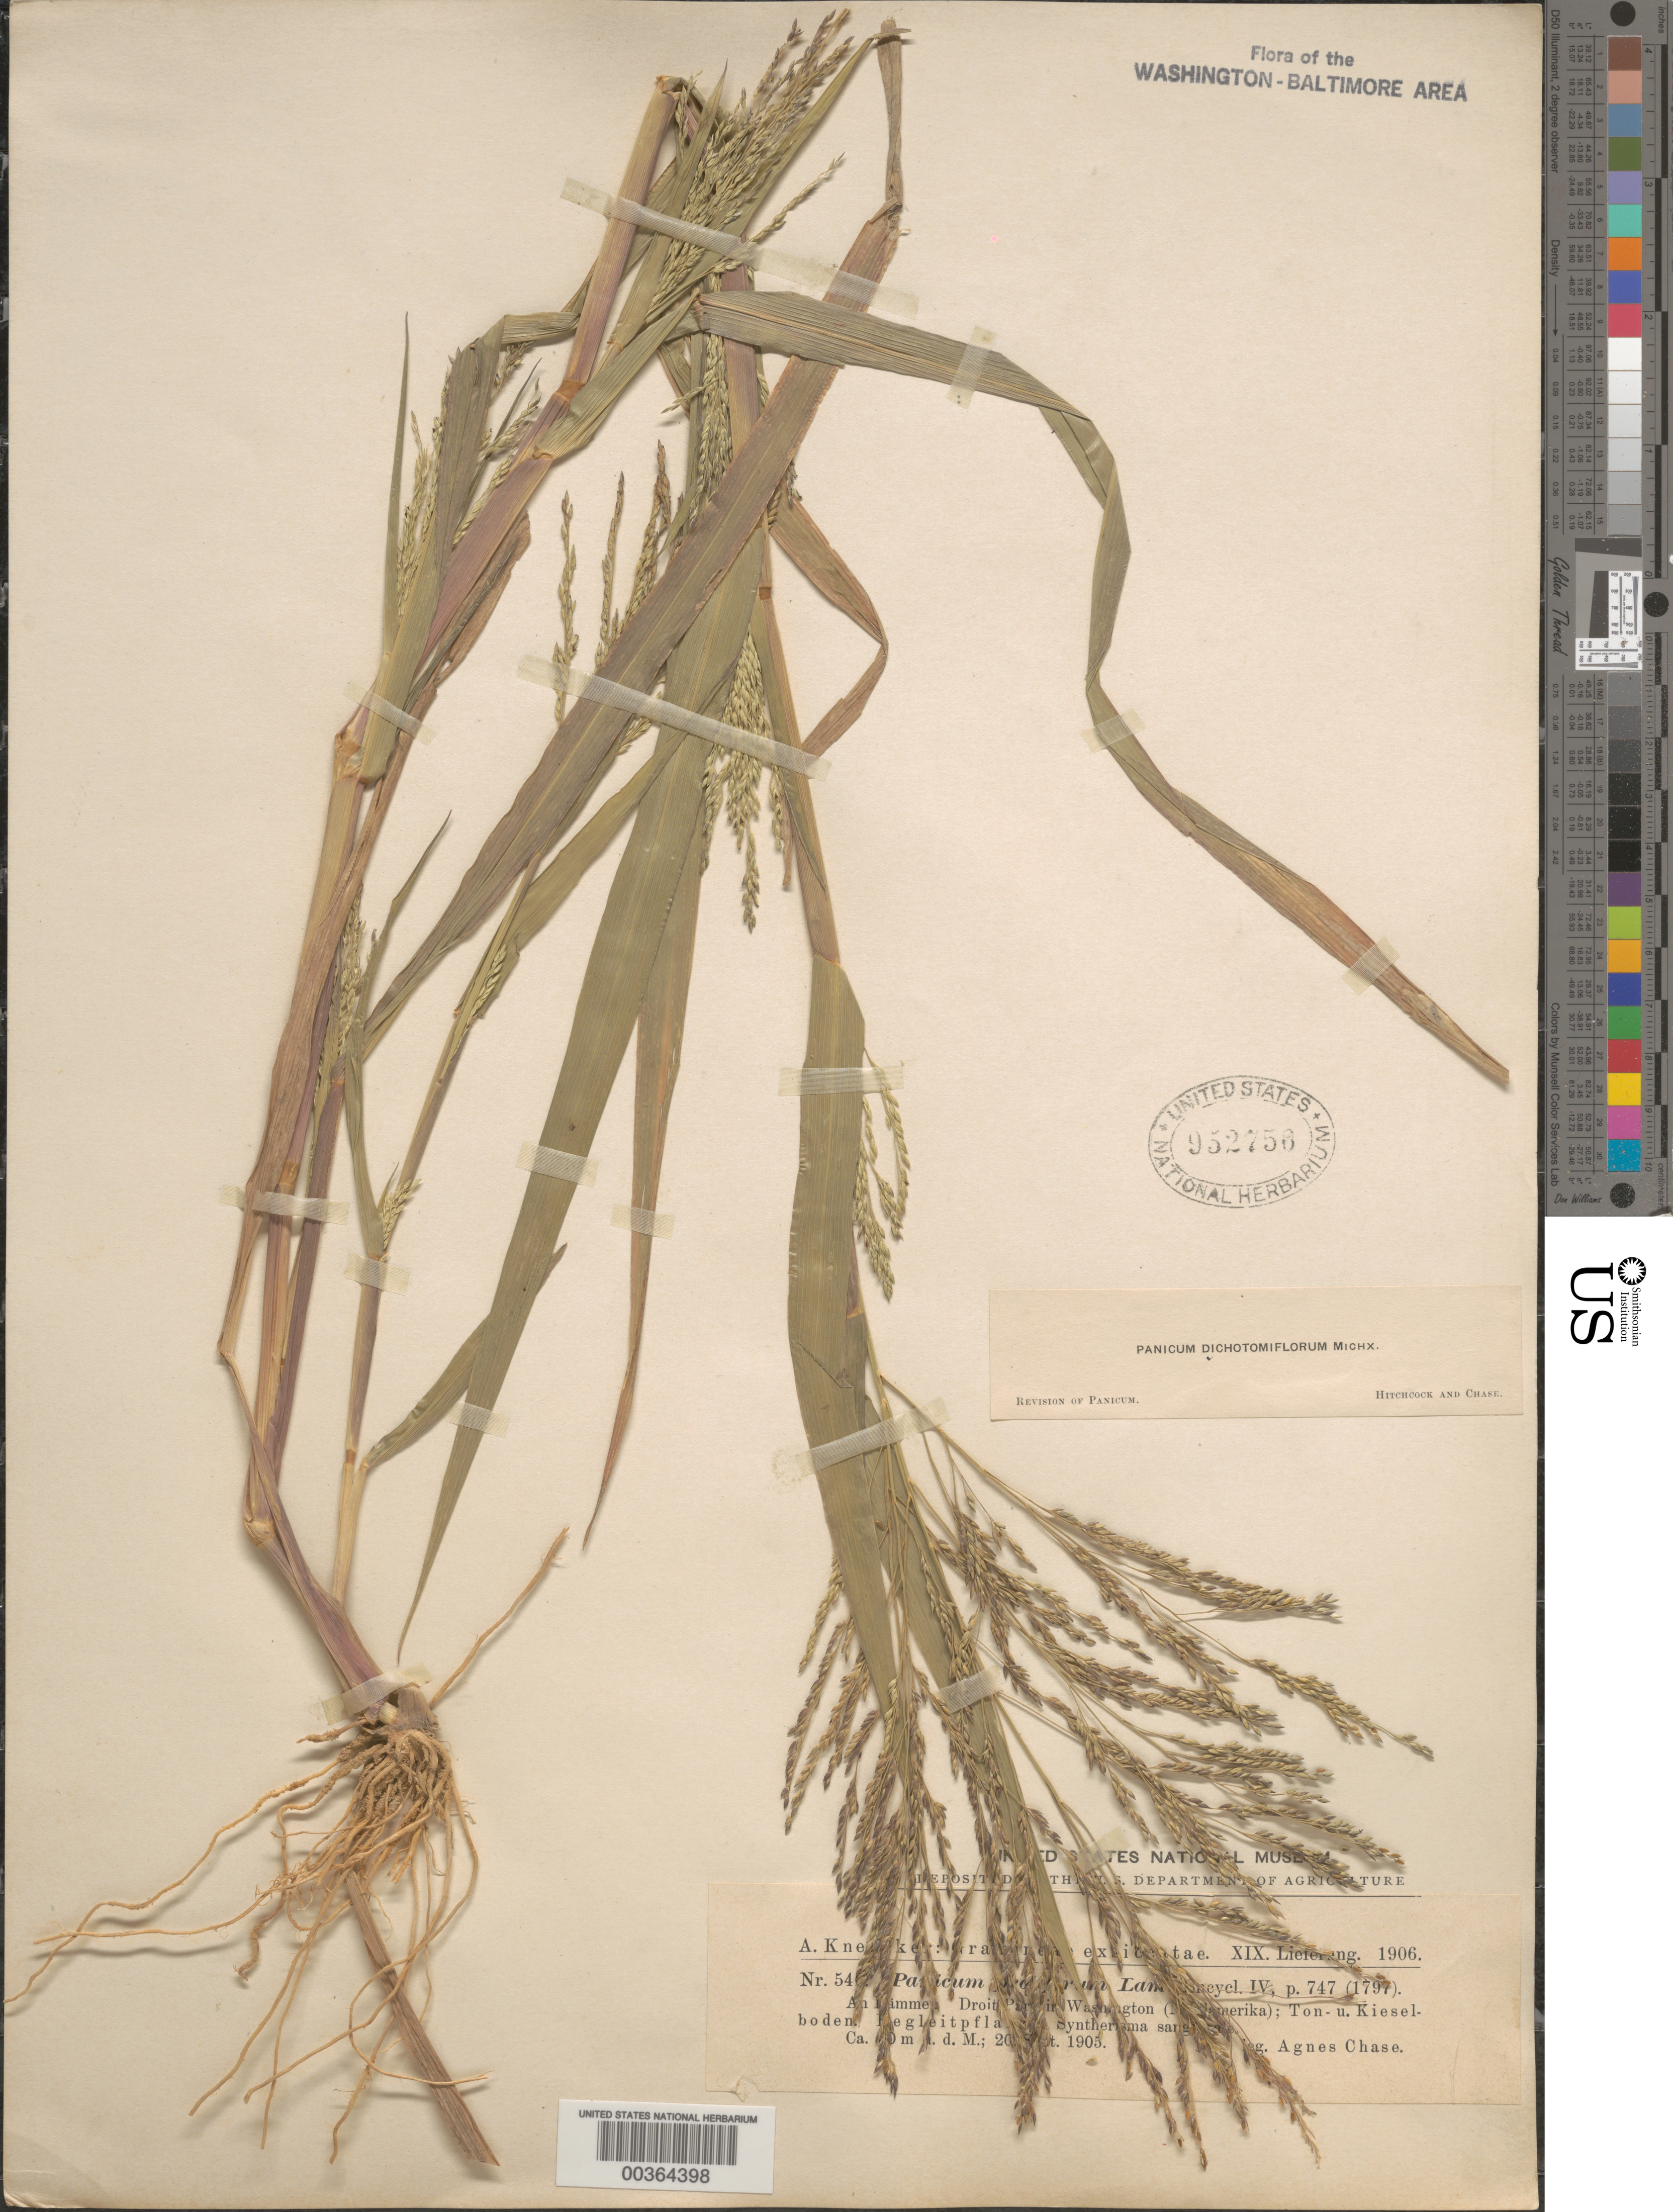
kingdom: Plantae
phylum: Tracheophyta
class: Liliopsida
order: Poales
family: Poaceae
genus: Panicum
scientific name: Panicum dichotomiflorum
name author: Michx.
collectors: A. Chase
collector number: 546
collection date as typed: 20 Sep 1905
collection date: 1905-09-20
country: United States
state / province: District of Columbia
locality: Droit Park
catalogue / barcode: US 952756